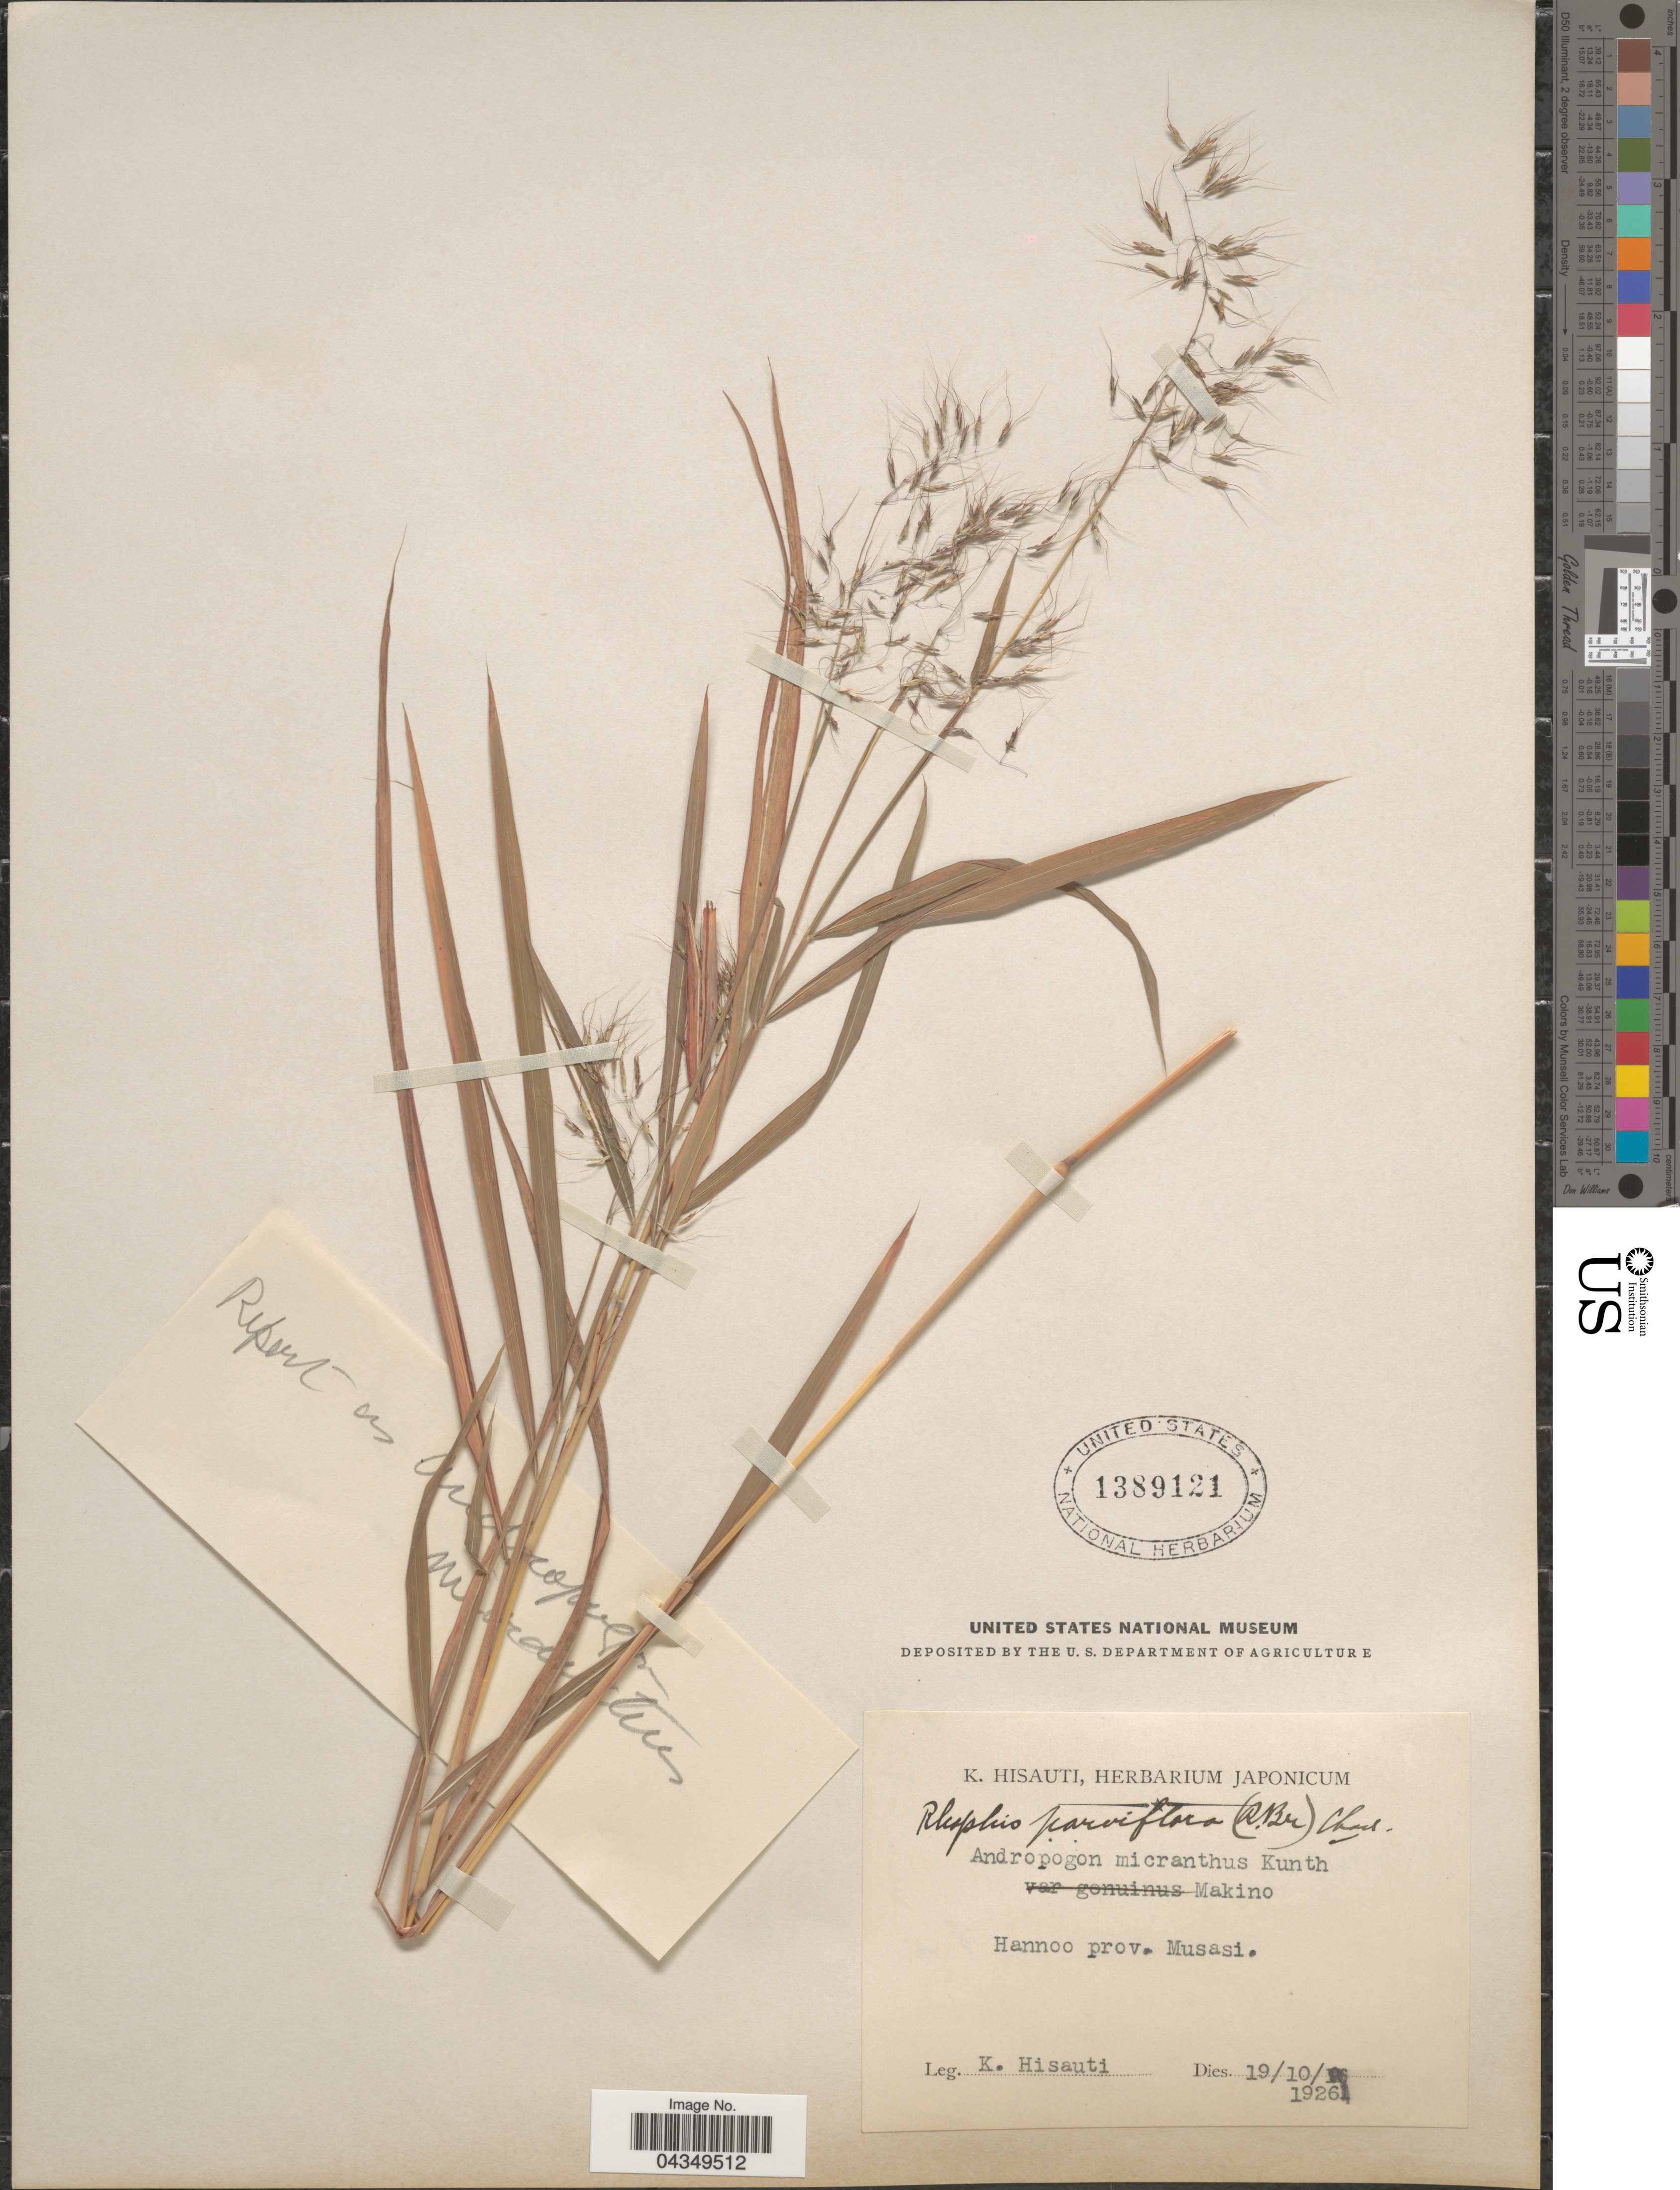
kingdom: Plantae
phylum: Tracheophyta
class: Liliopsida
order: Poales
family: Poaceae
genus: Capillipedium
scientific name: Capillipedium parviflorum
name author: (R. Br.) Stapf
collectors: K. Hisauti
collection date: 1926-10-19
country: Japan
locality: Hanoo prov. Musasi.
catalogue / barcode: US 1389121